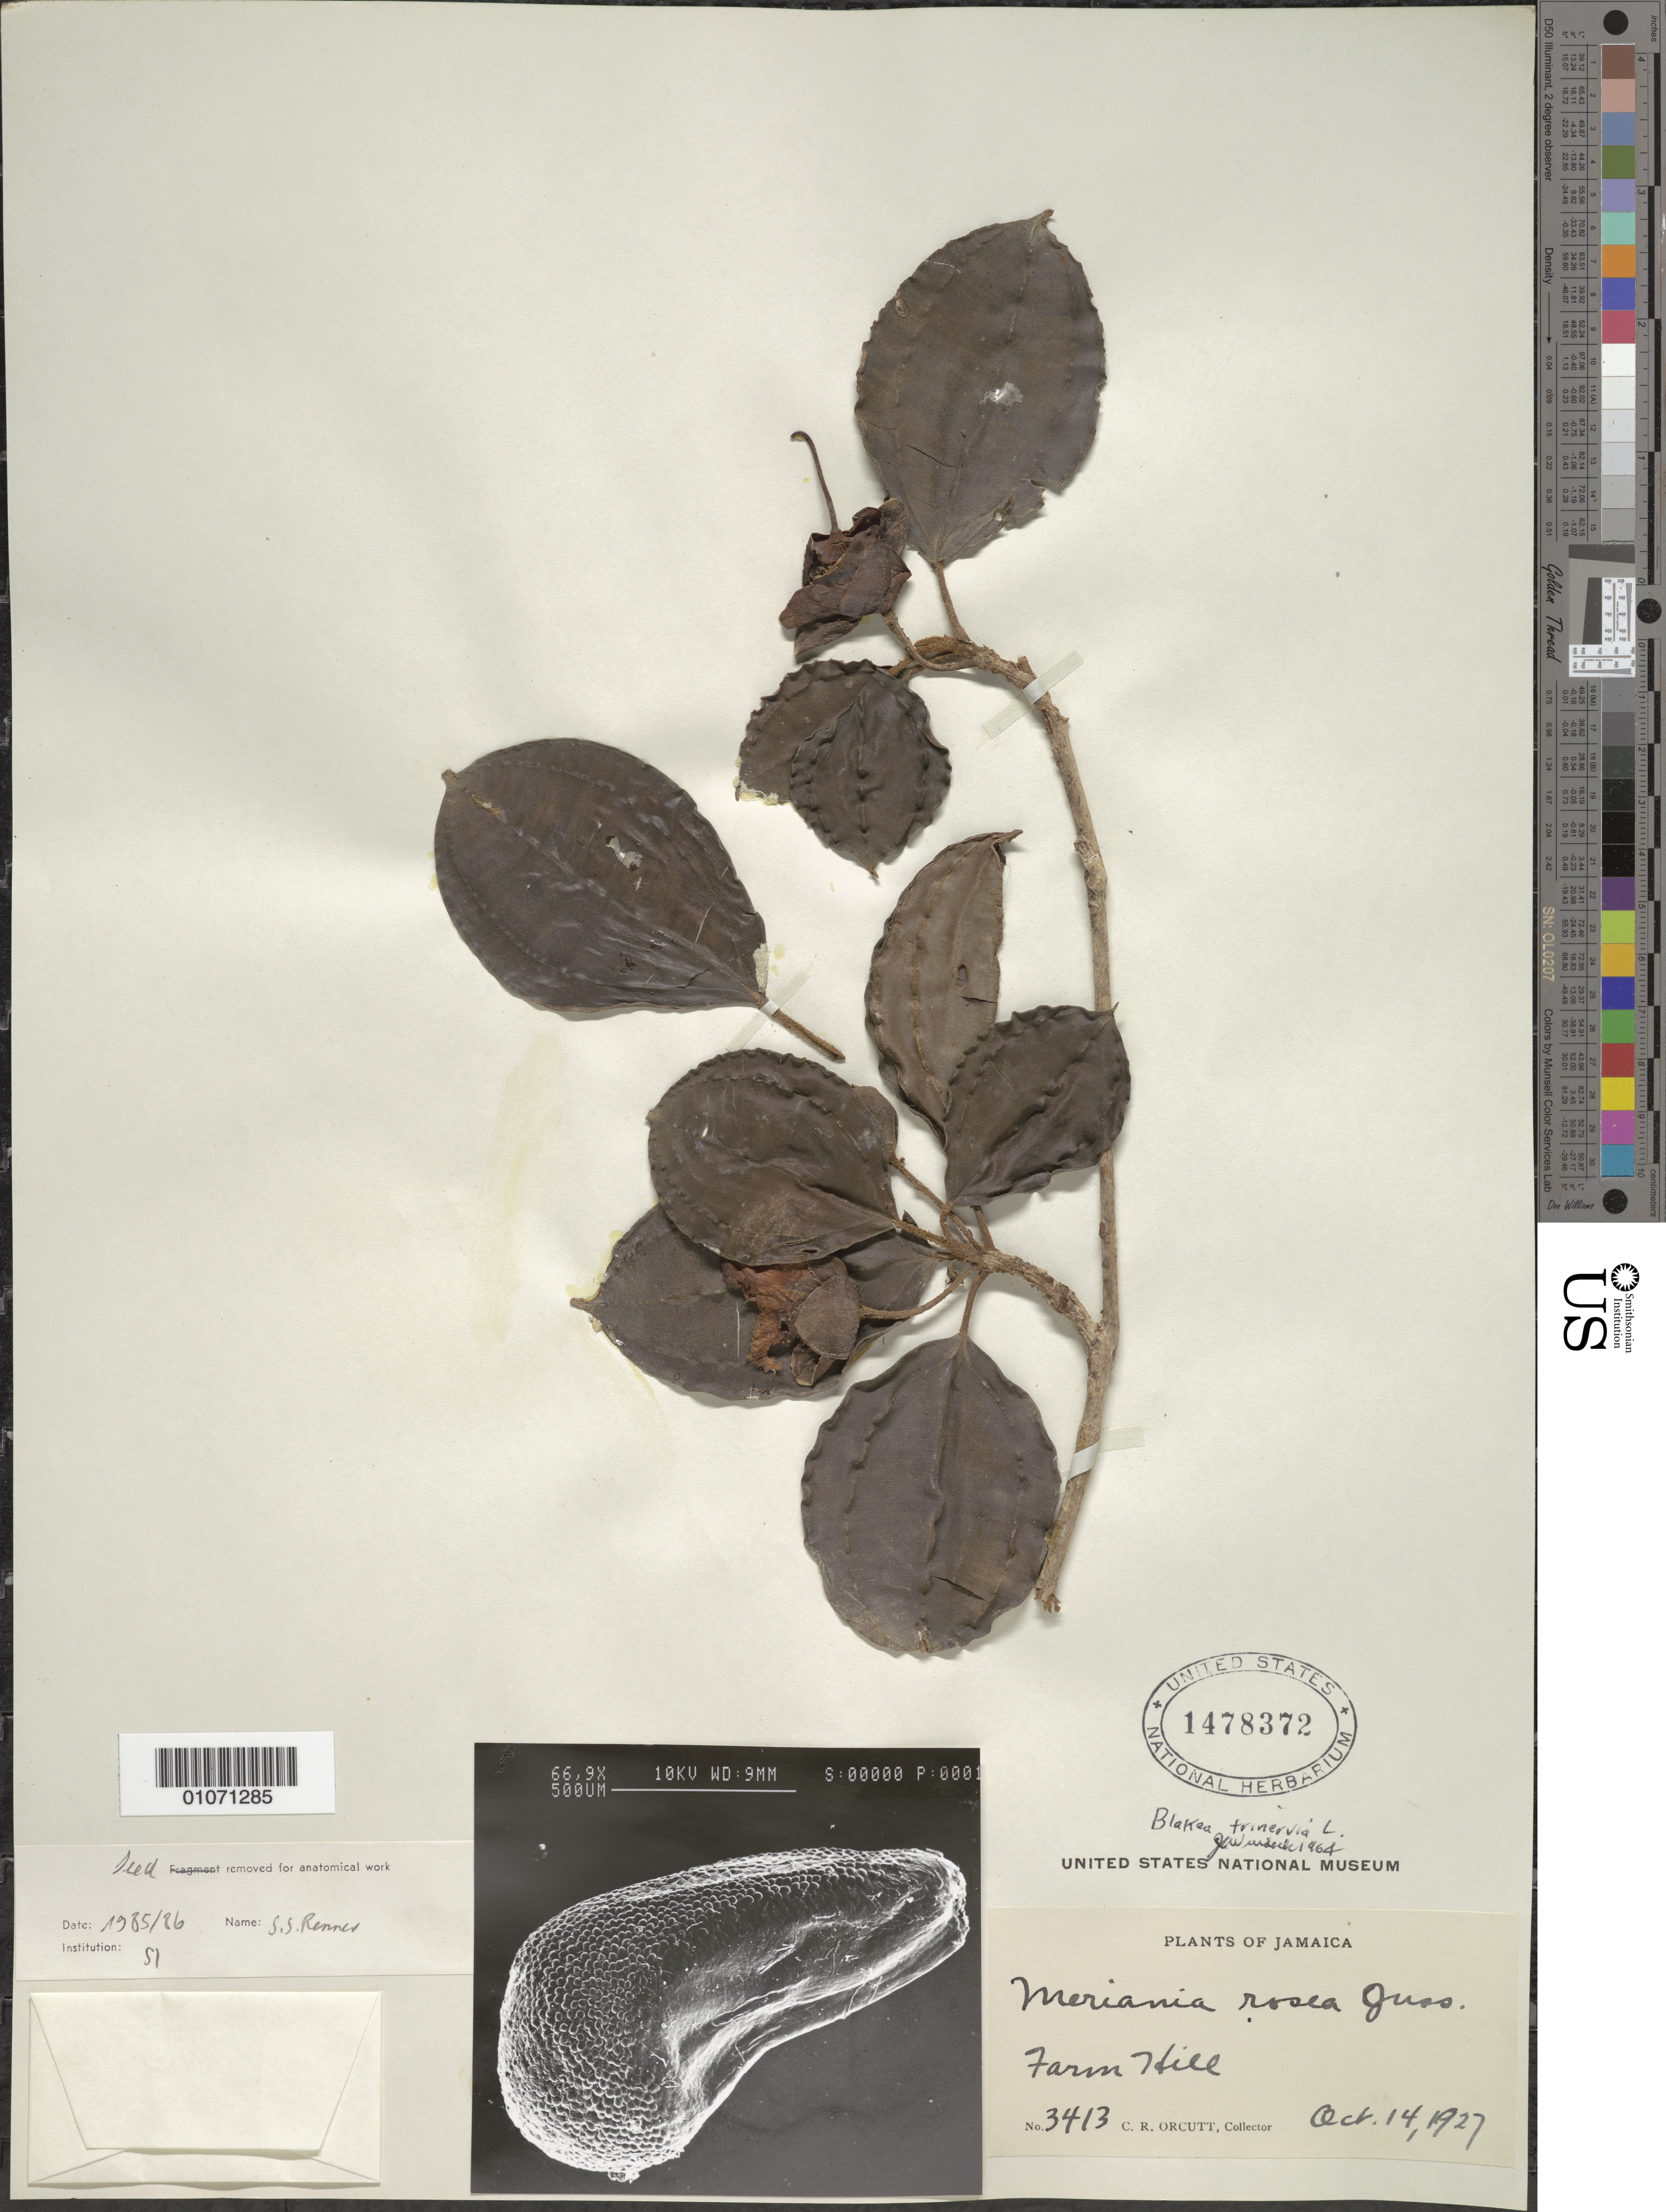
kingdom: Plantae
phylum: Tracheophyta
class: Magnoliopsida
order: Myrtales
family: Melastomataceae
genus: Blakea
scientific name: Blakea trinervia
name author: L.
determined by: Wurdack, John J., (US), US (UNITED STATES)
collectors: C. R. Orcutt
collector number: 3413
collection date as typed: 14 Oct 1927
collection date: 1927-10-14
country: Jamaica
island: Jamaica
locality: Farm Hill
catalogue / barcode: US 1478372